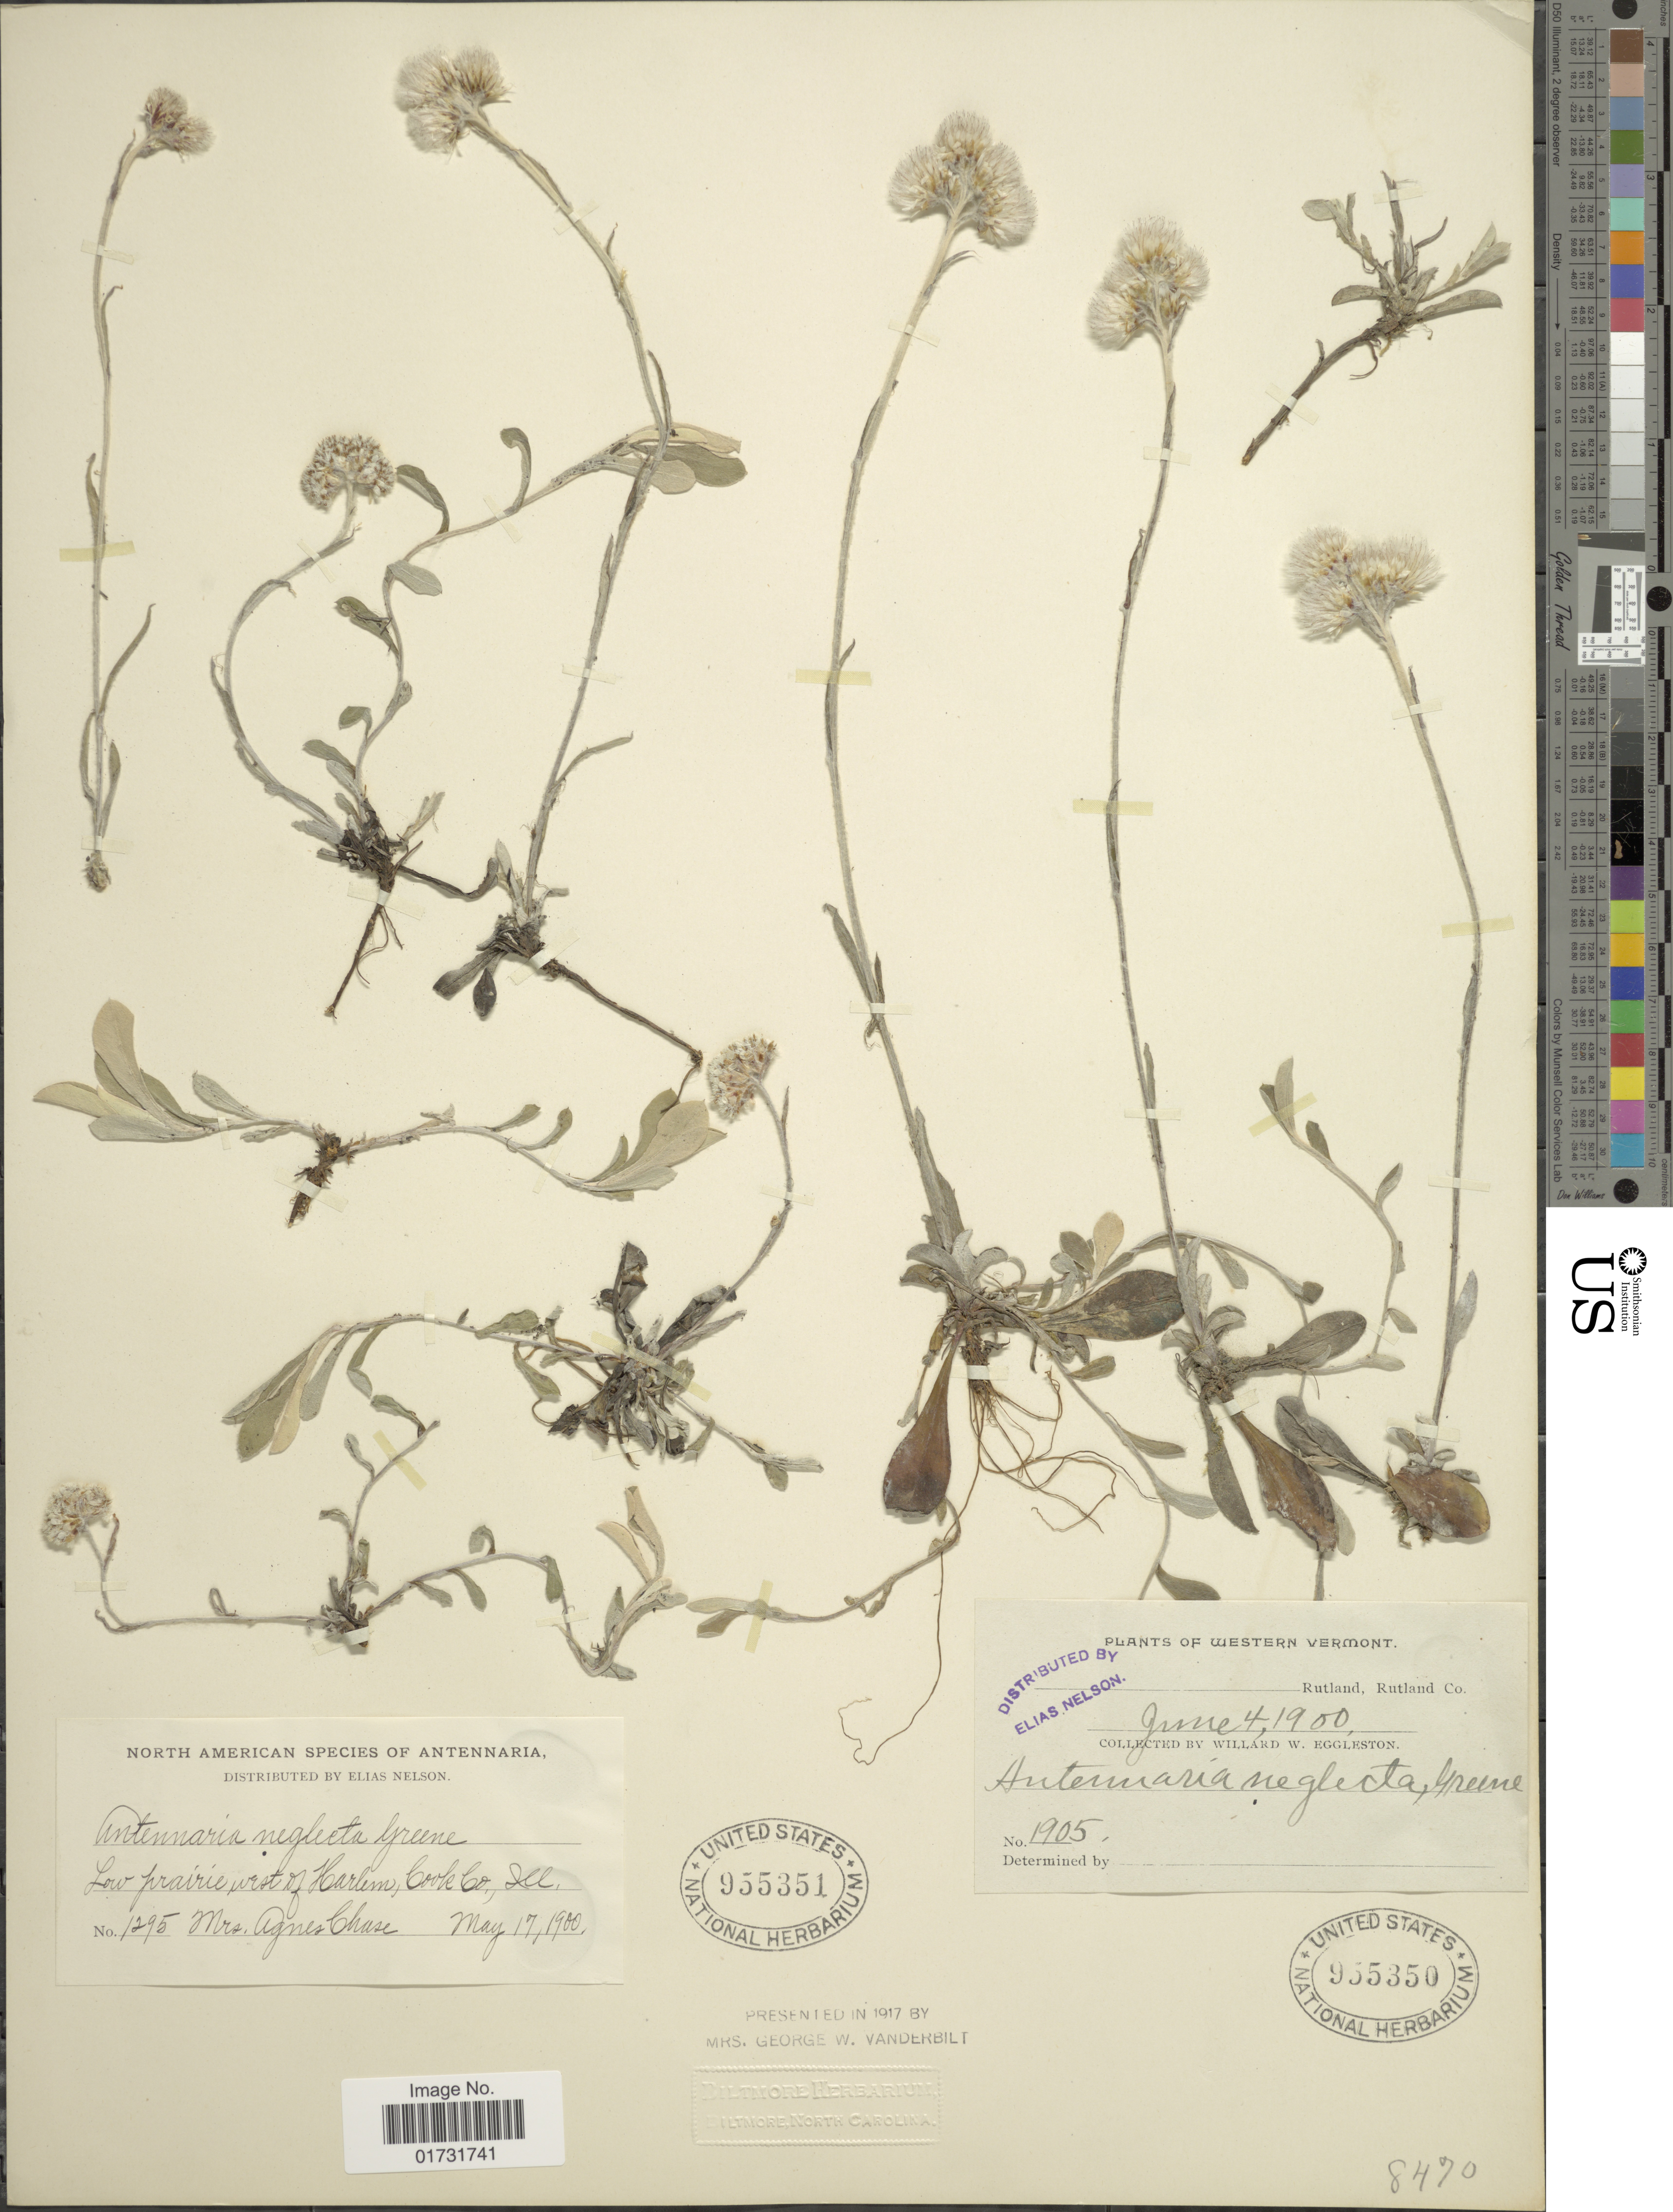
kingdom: Plantae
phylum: Tracheophyta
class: Magnoliopsida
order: Asterales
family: Asteraceae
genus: Antennaria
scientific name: Antennaria neglecta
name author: Greene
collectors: A. Chase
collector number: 1395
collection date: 1900-05-17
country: United States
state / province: Illinois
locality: West of Harlem, Cook Co.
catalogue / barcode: US 955351-2